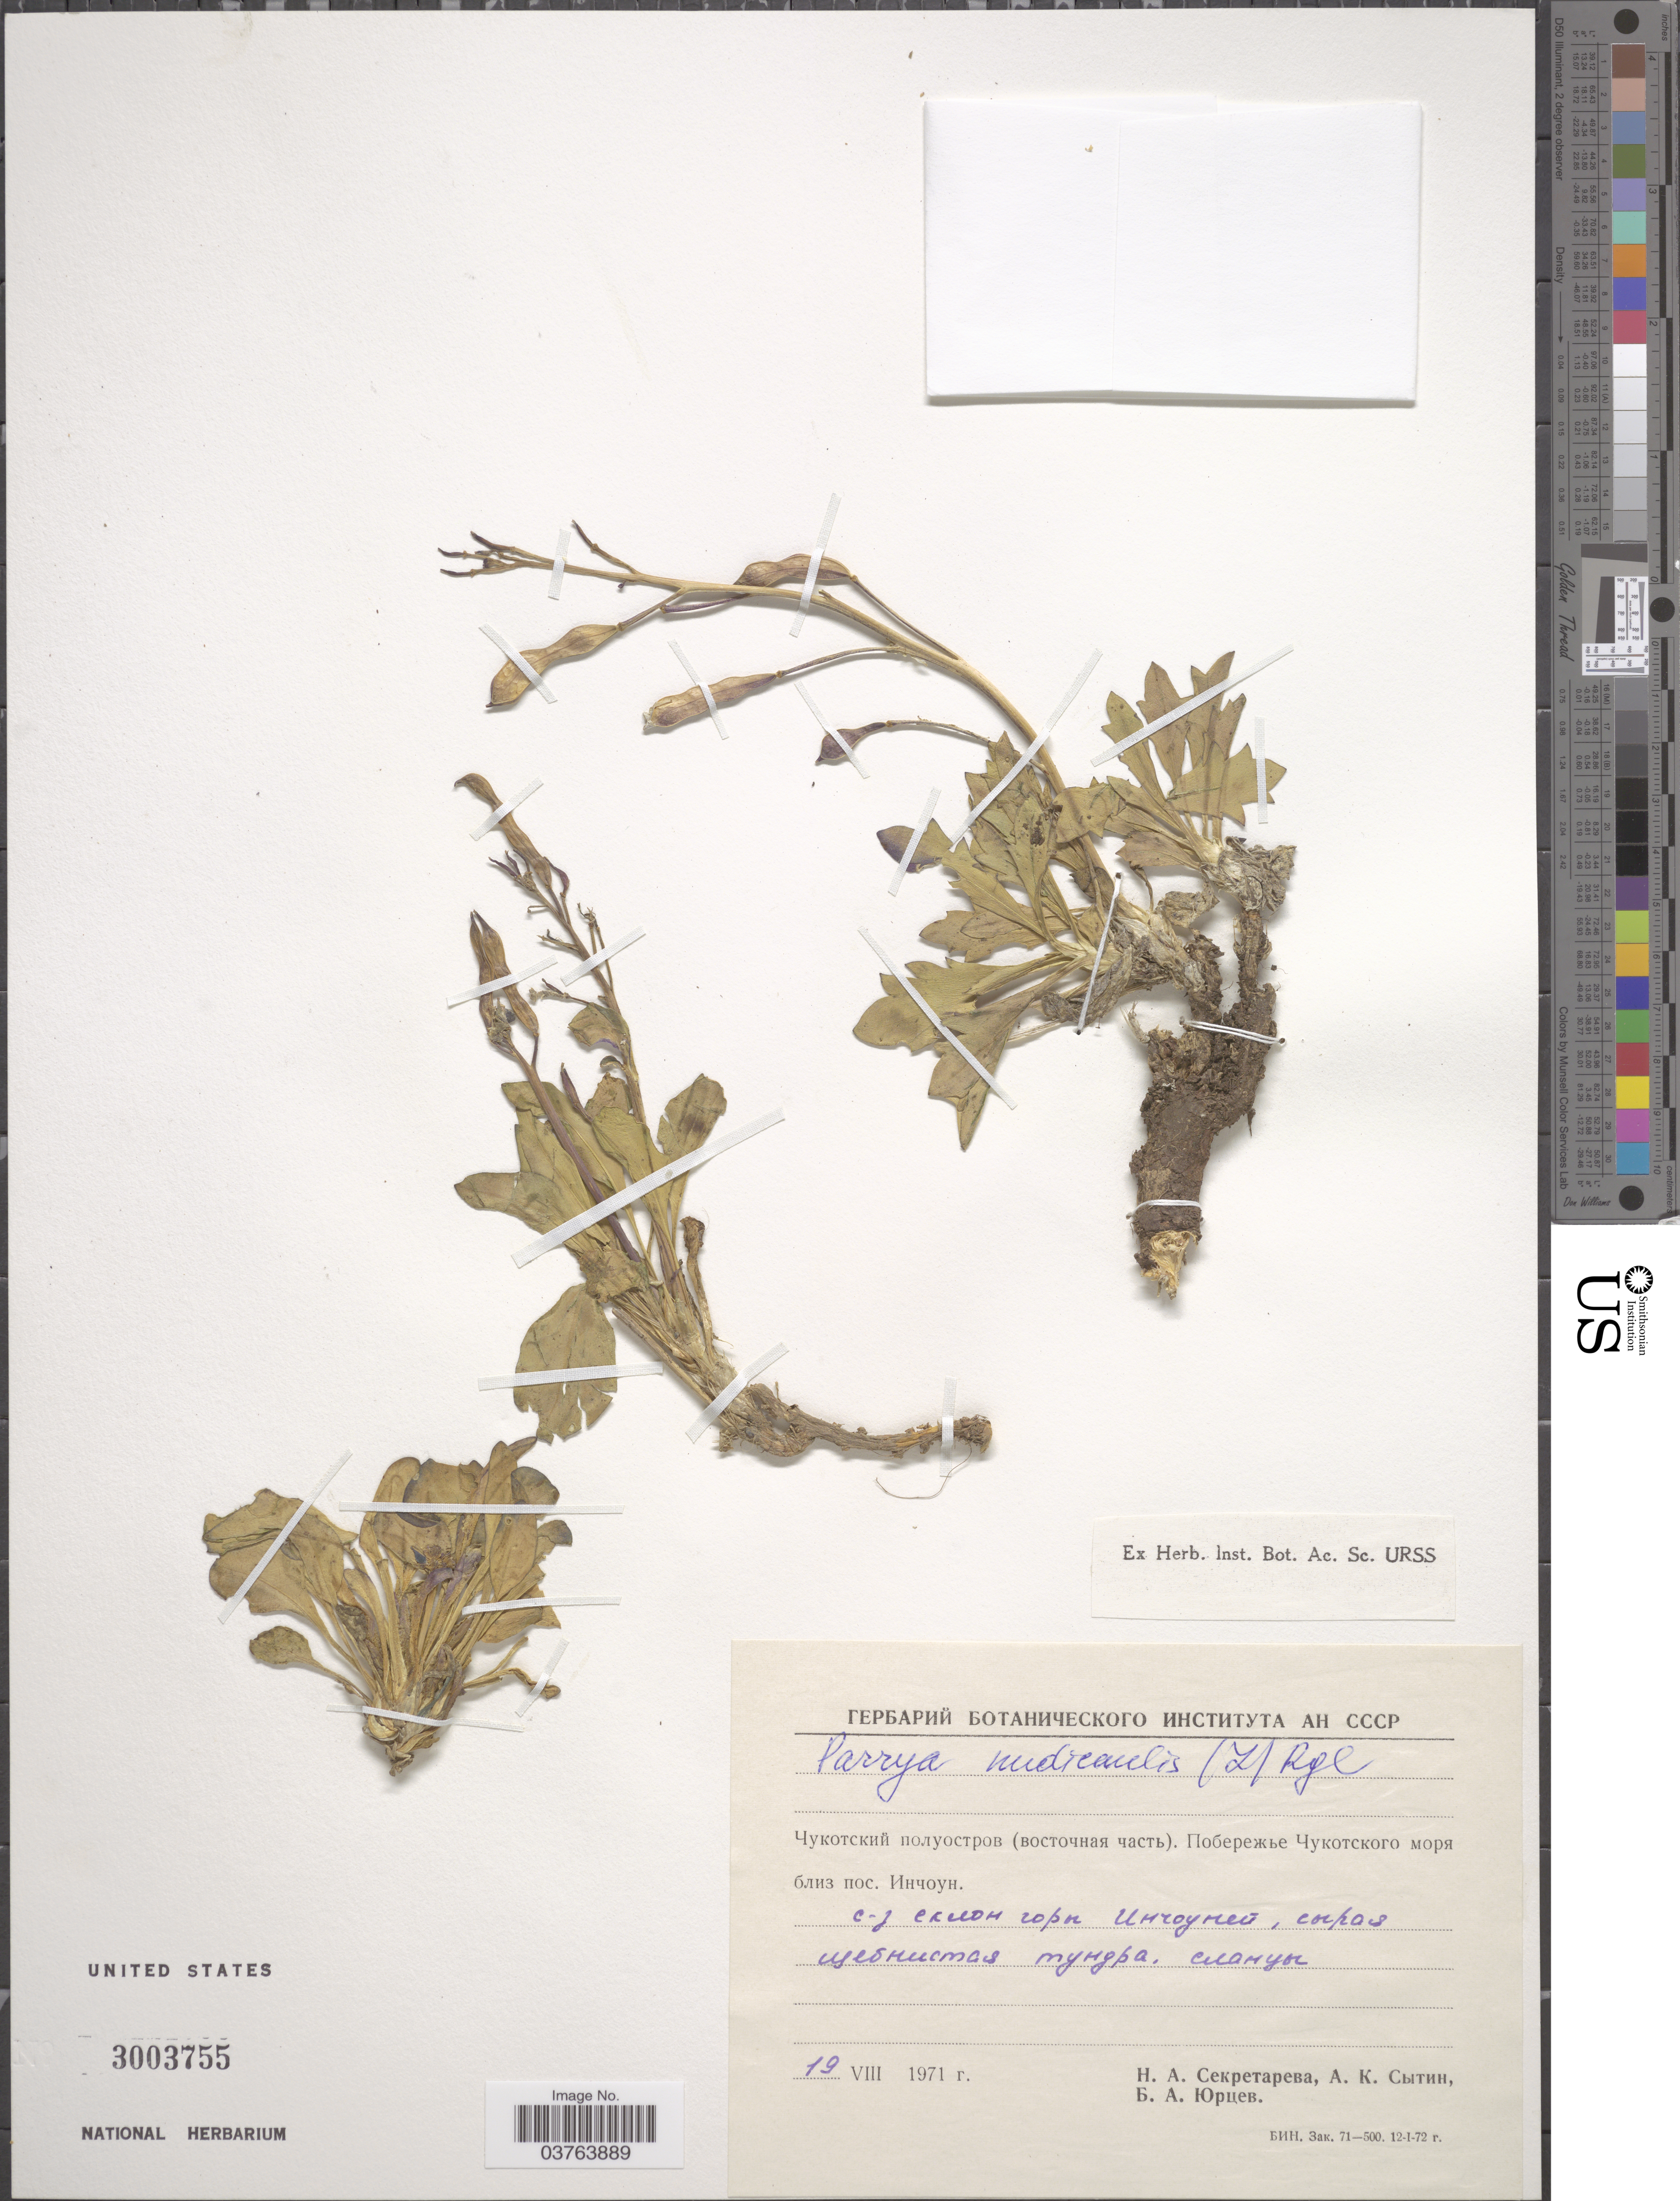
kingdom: Plantae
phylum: Tracheophyta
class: Magnoliopsida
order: Brassicales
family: Brassicaceae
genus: Parrya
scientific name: Parrya nudicaulis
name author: (L.) Regel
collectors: N. Sekretareva, A. Sytin & B. Urtsev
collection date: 1971-08-19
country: Russian Federation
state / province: Chukotka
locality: near village Inchoun.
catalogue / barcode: US 3003755